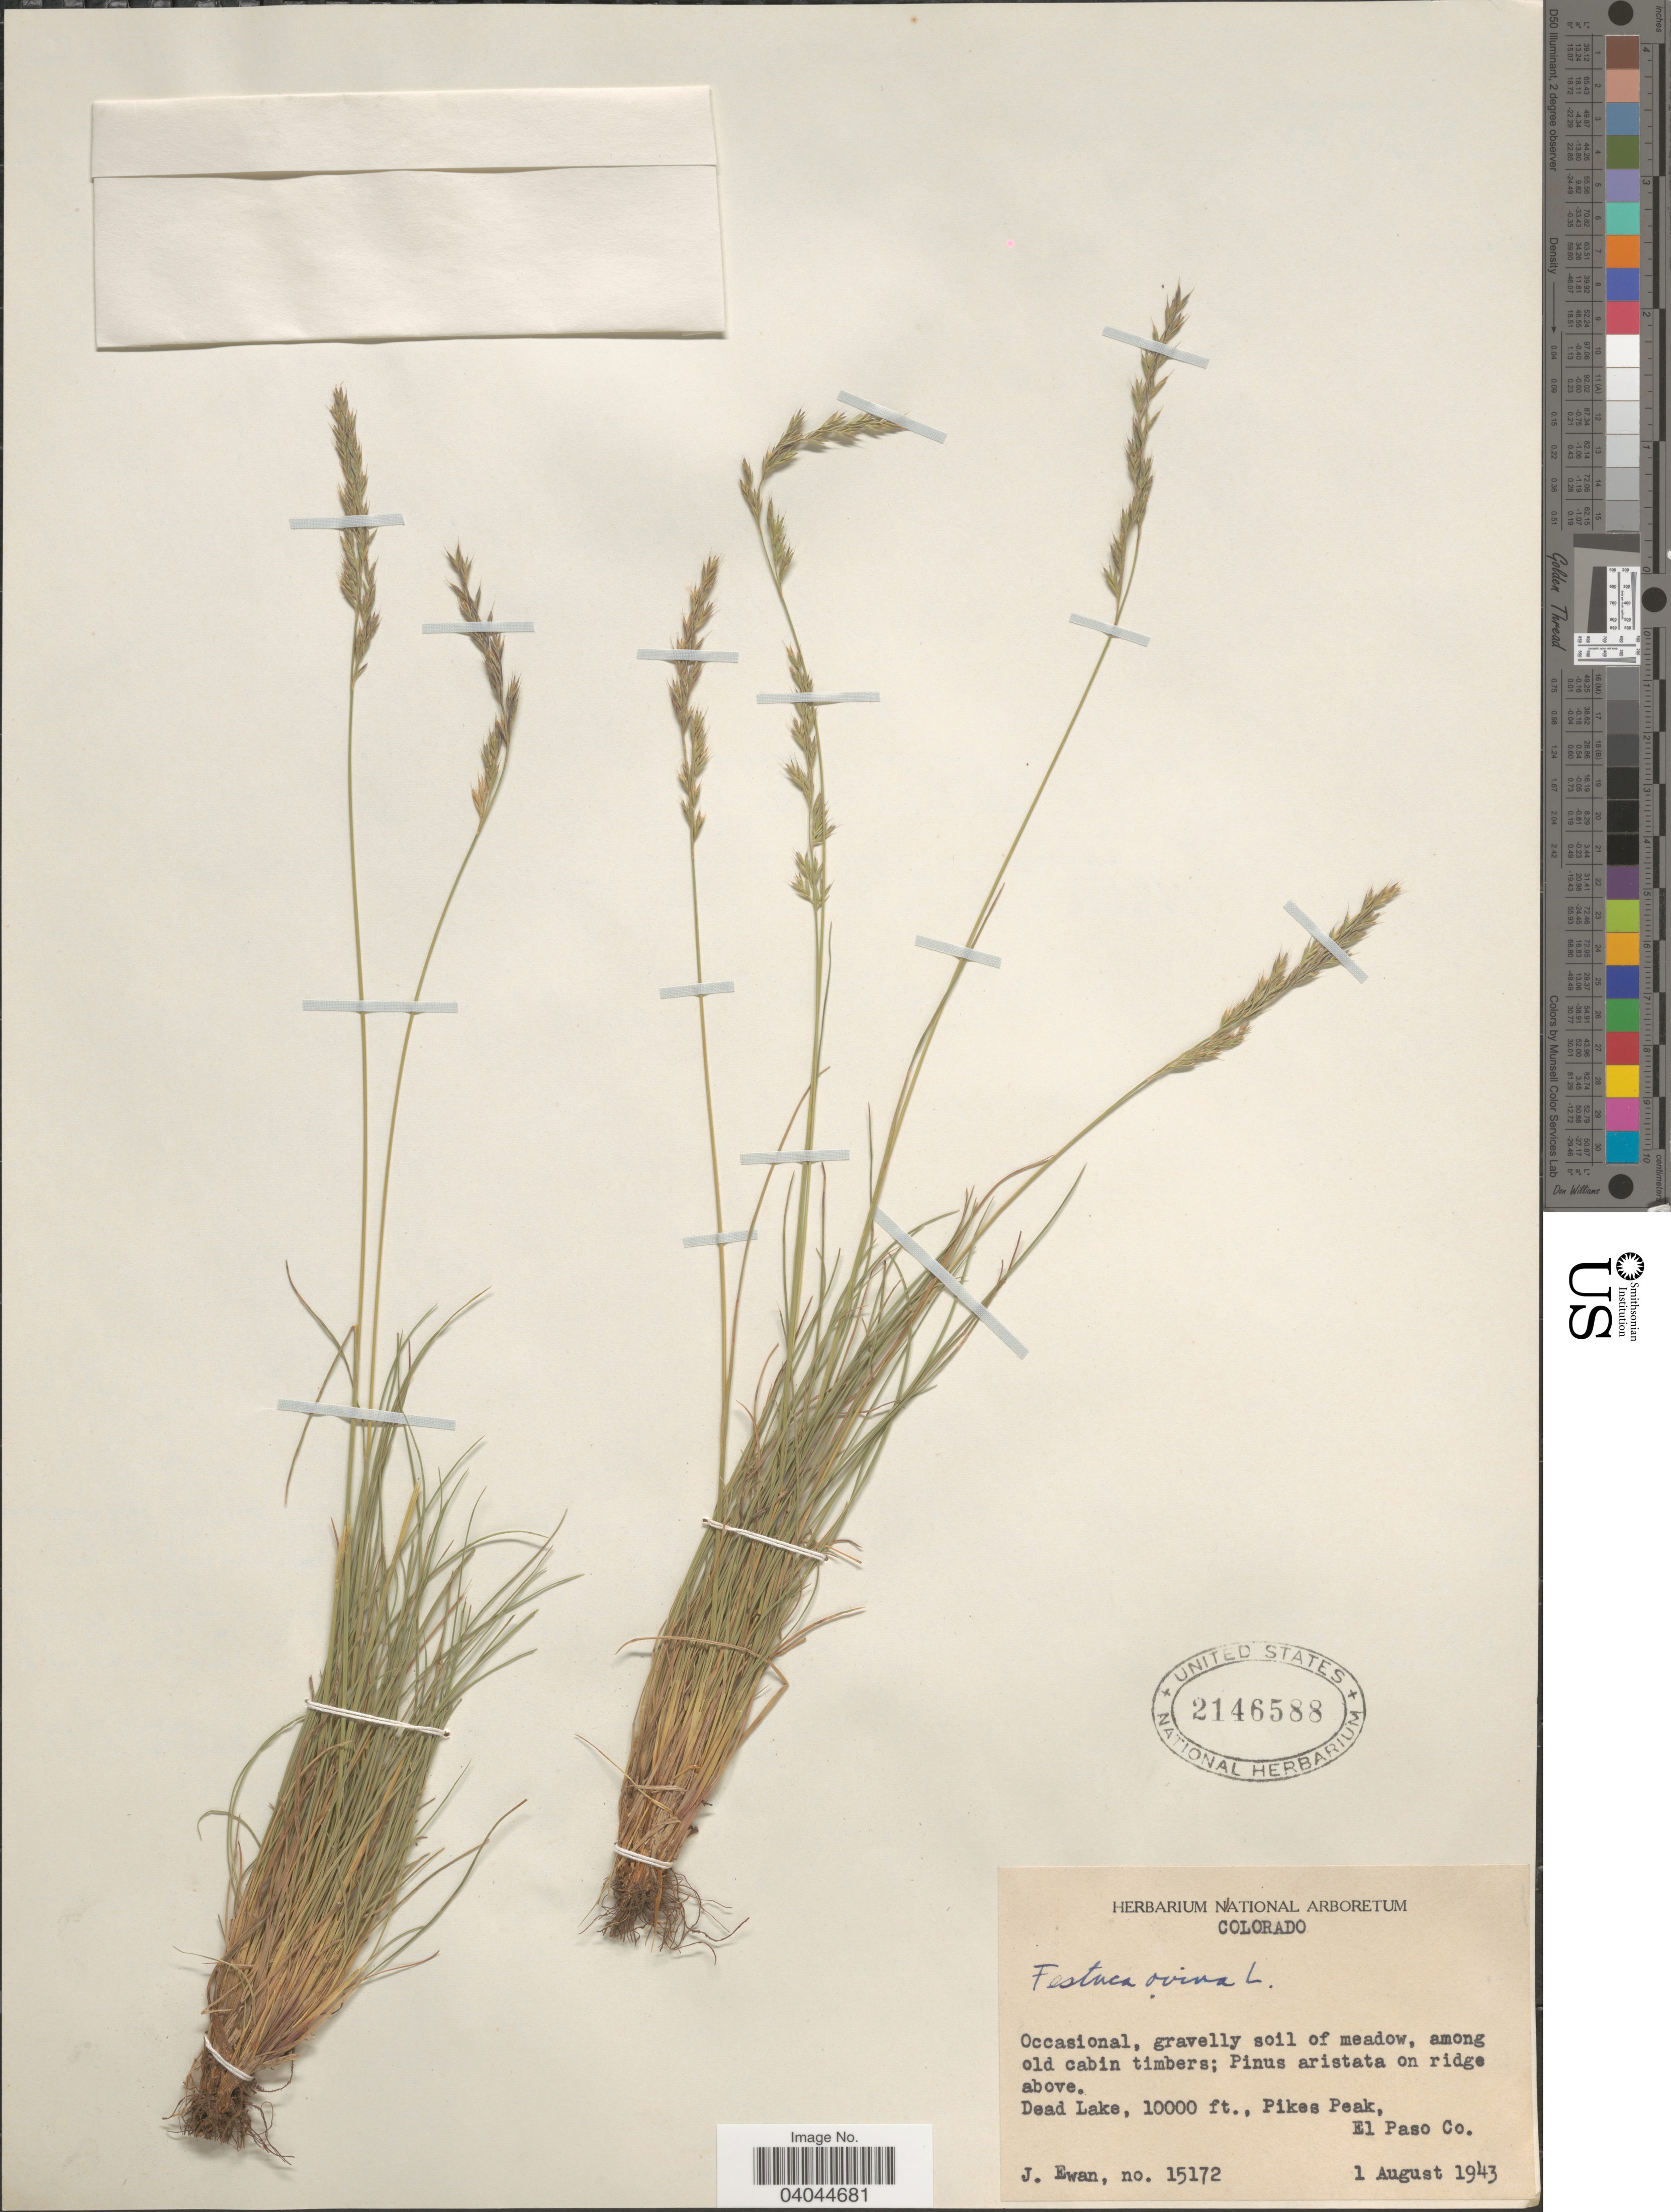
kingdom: Plantae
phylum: Tracheophyta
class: Liliopsida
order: Poales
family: Poaceae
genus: Festuca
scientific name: Festuca ovina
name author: L.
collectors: J. A. Ewan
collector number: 15172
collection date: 1943-08-01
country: United States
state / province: Colorado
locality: Dead Lake, Pikes Peak, El Paso Co.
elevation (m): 3048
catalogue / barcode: US 2146588